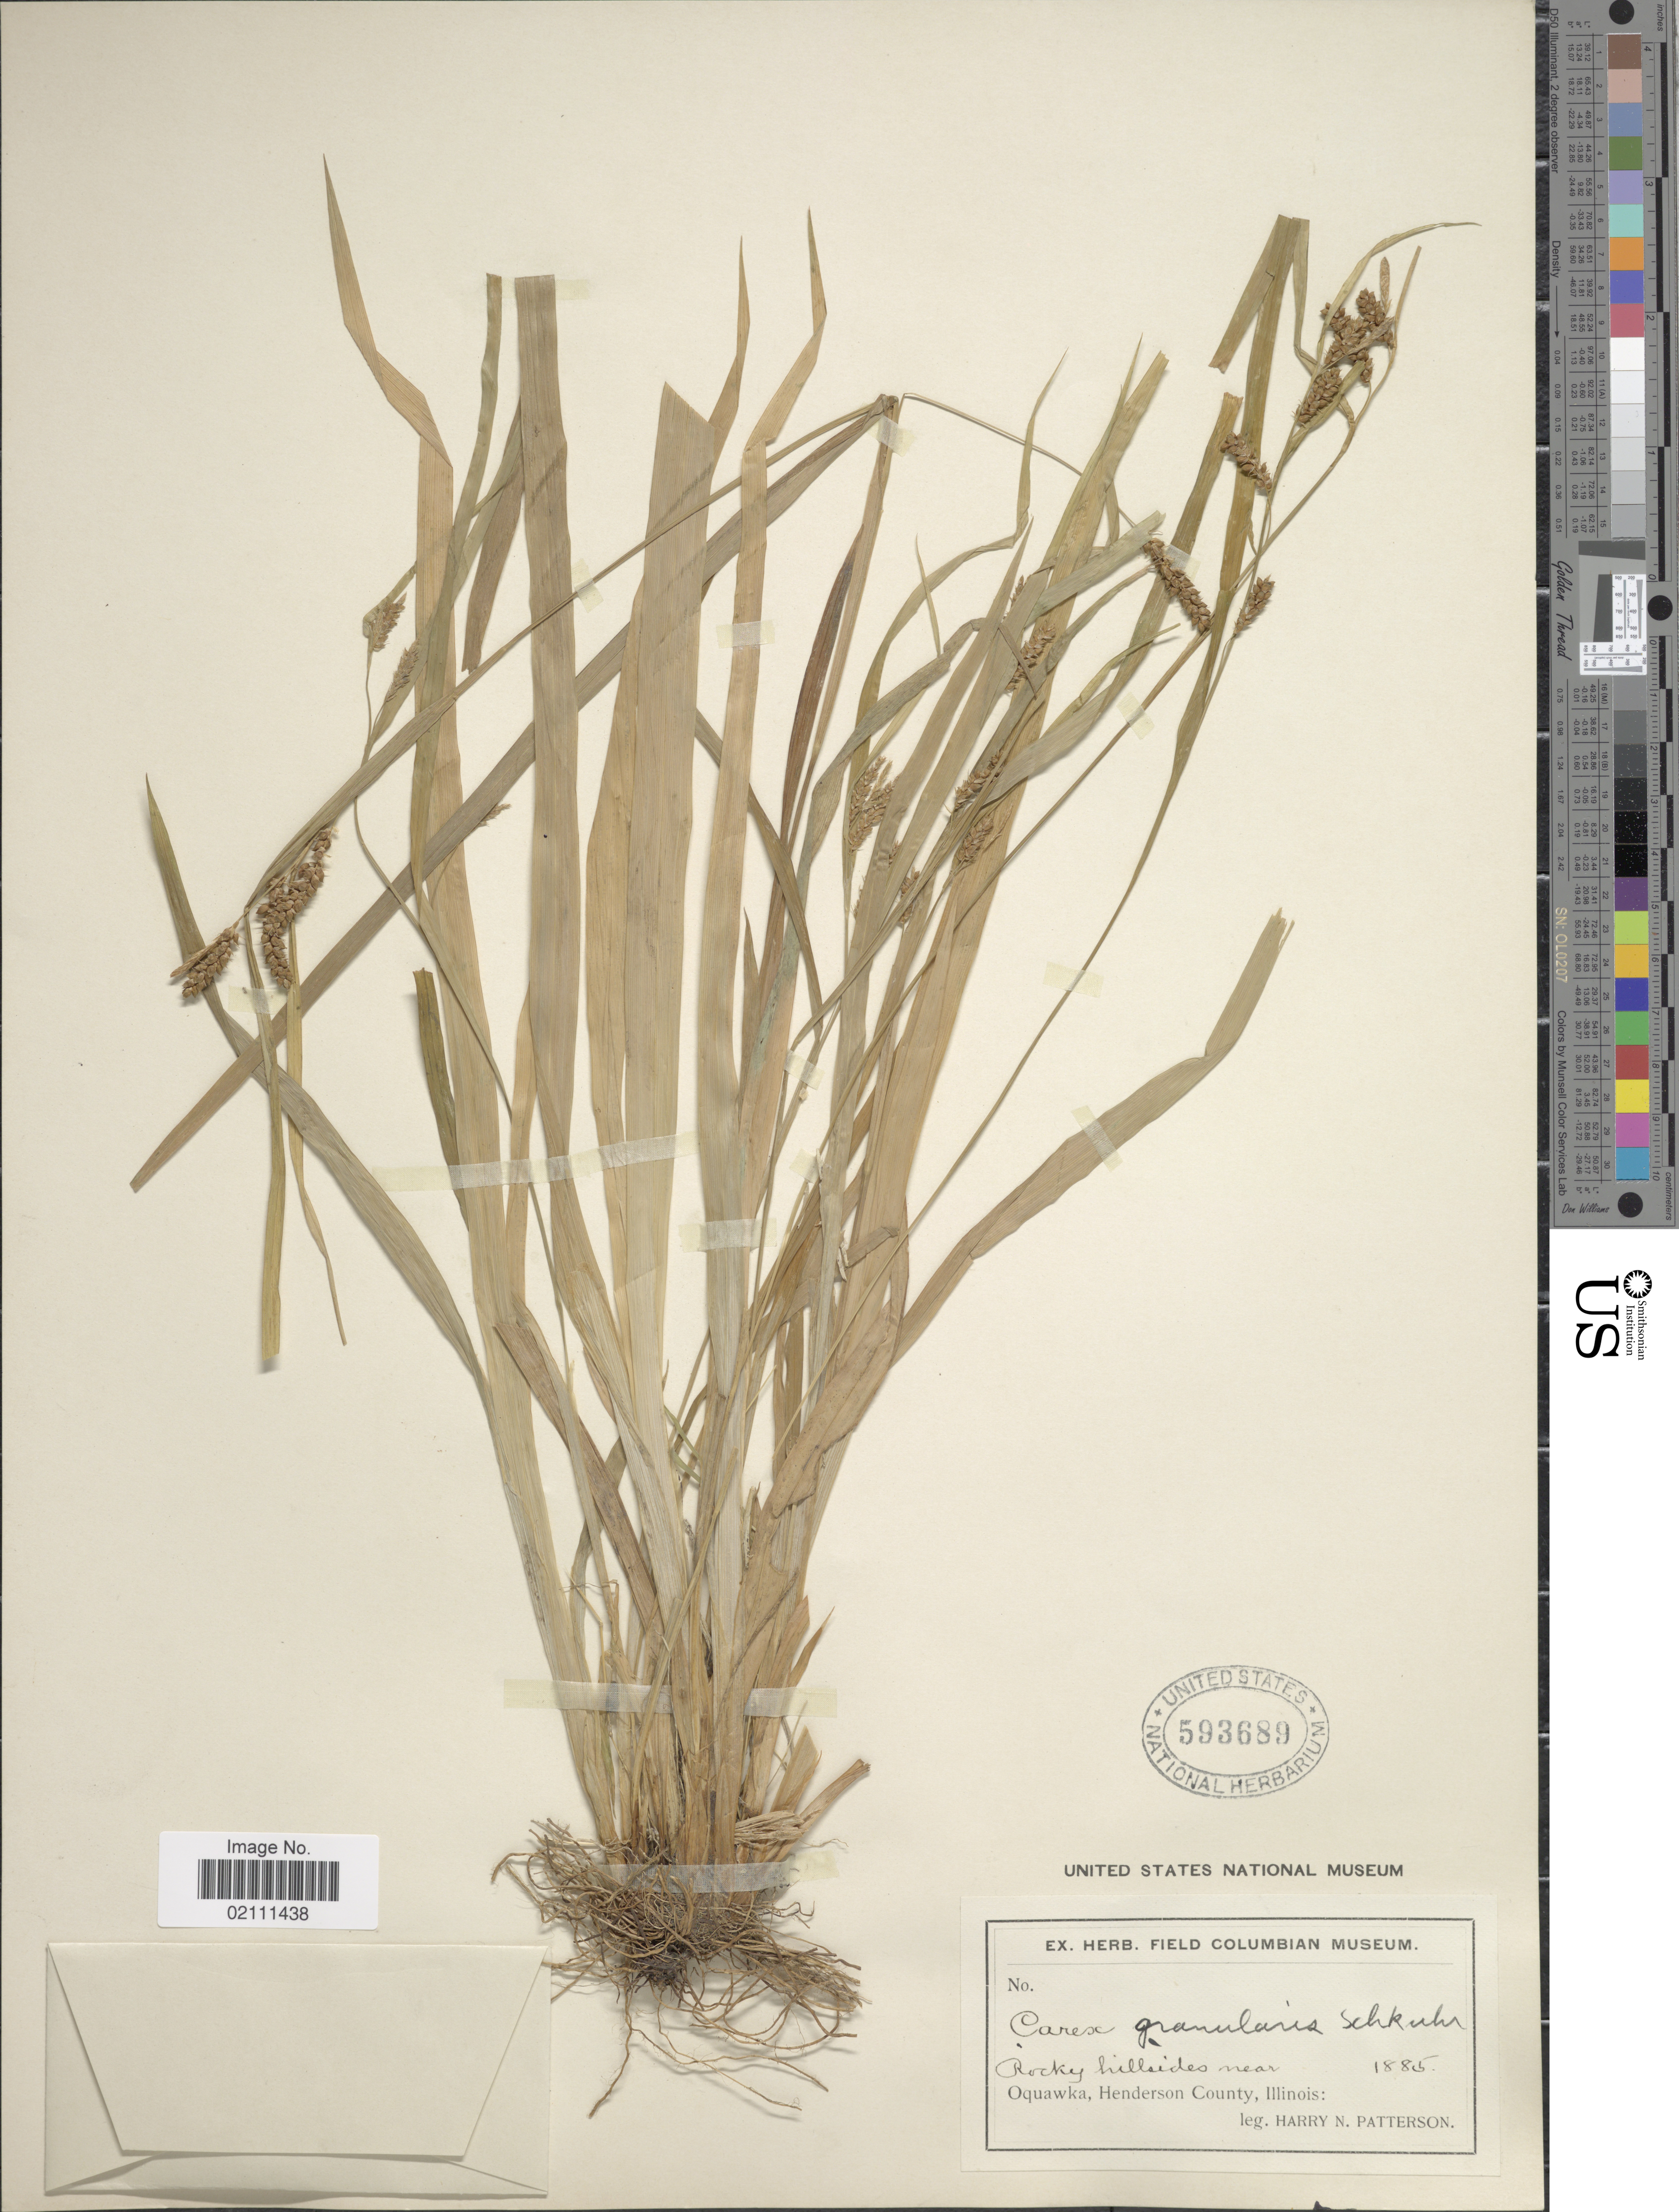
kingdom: Plantae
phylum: Tracheophyta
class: Liliopsida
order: Poales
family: Cyperaceae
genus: Carex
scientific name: Carex granularis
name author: Muhl. ex Willd.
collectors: H. N. Patterson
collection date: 1885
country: United States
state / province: Illinois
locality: Rocky hillsides near Oquawka, Henderson County.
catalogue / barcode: US 593689